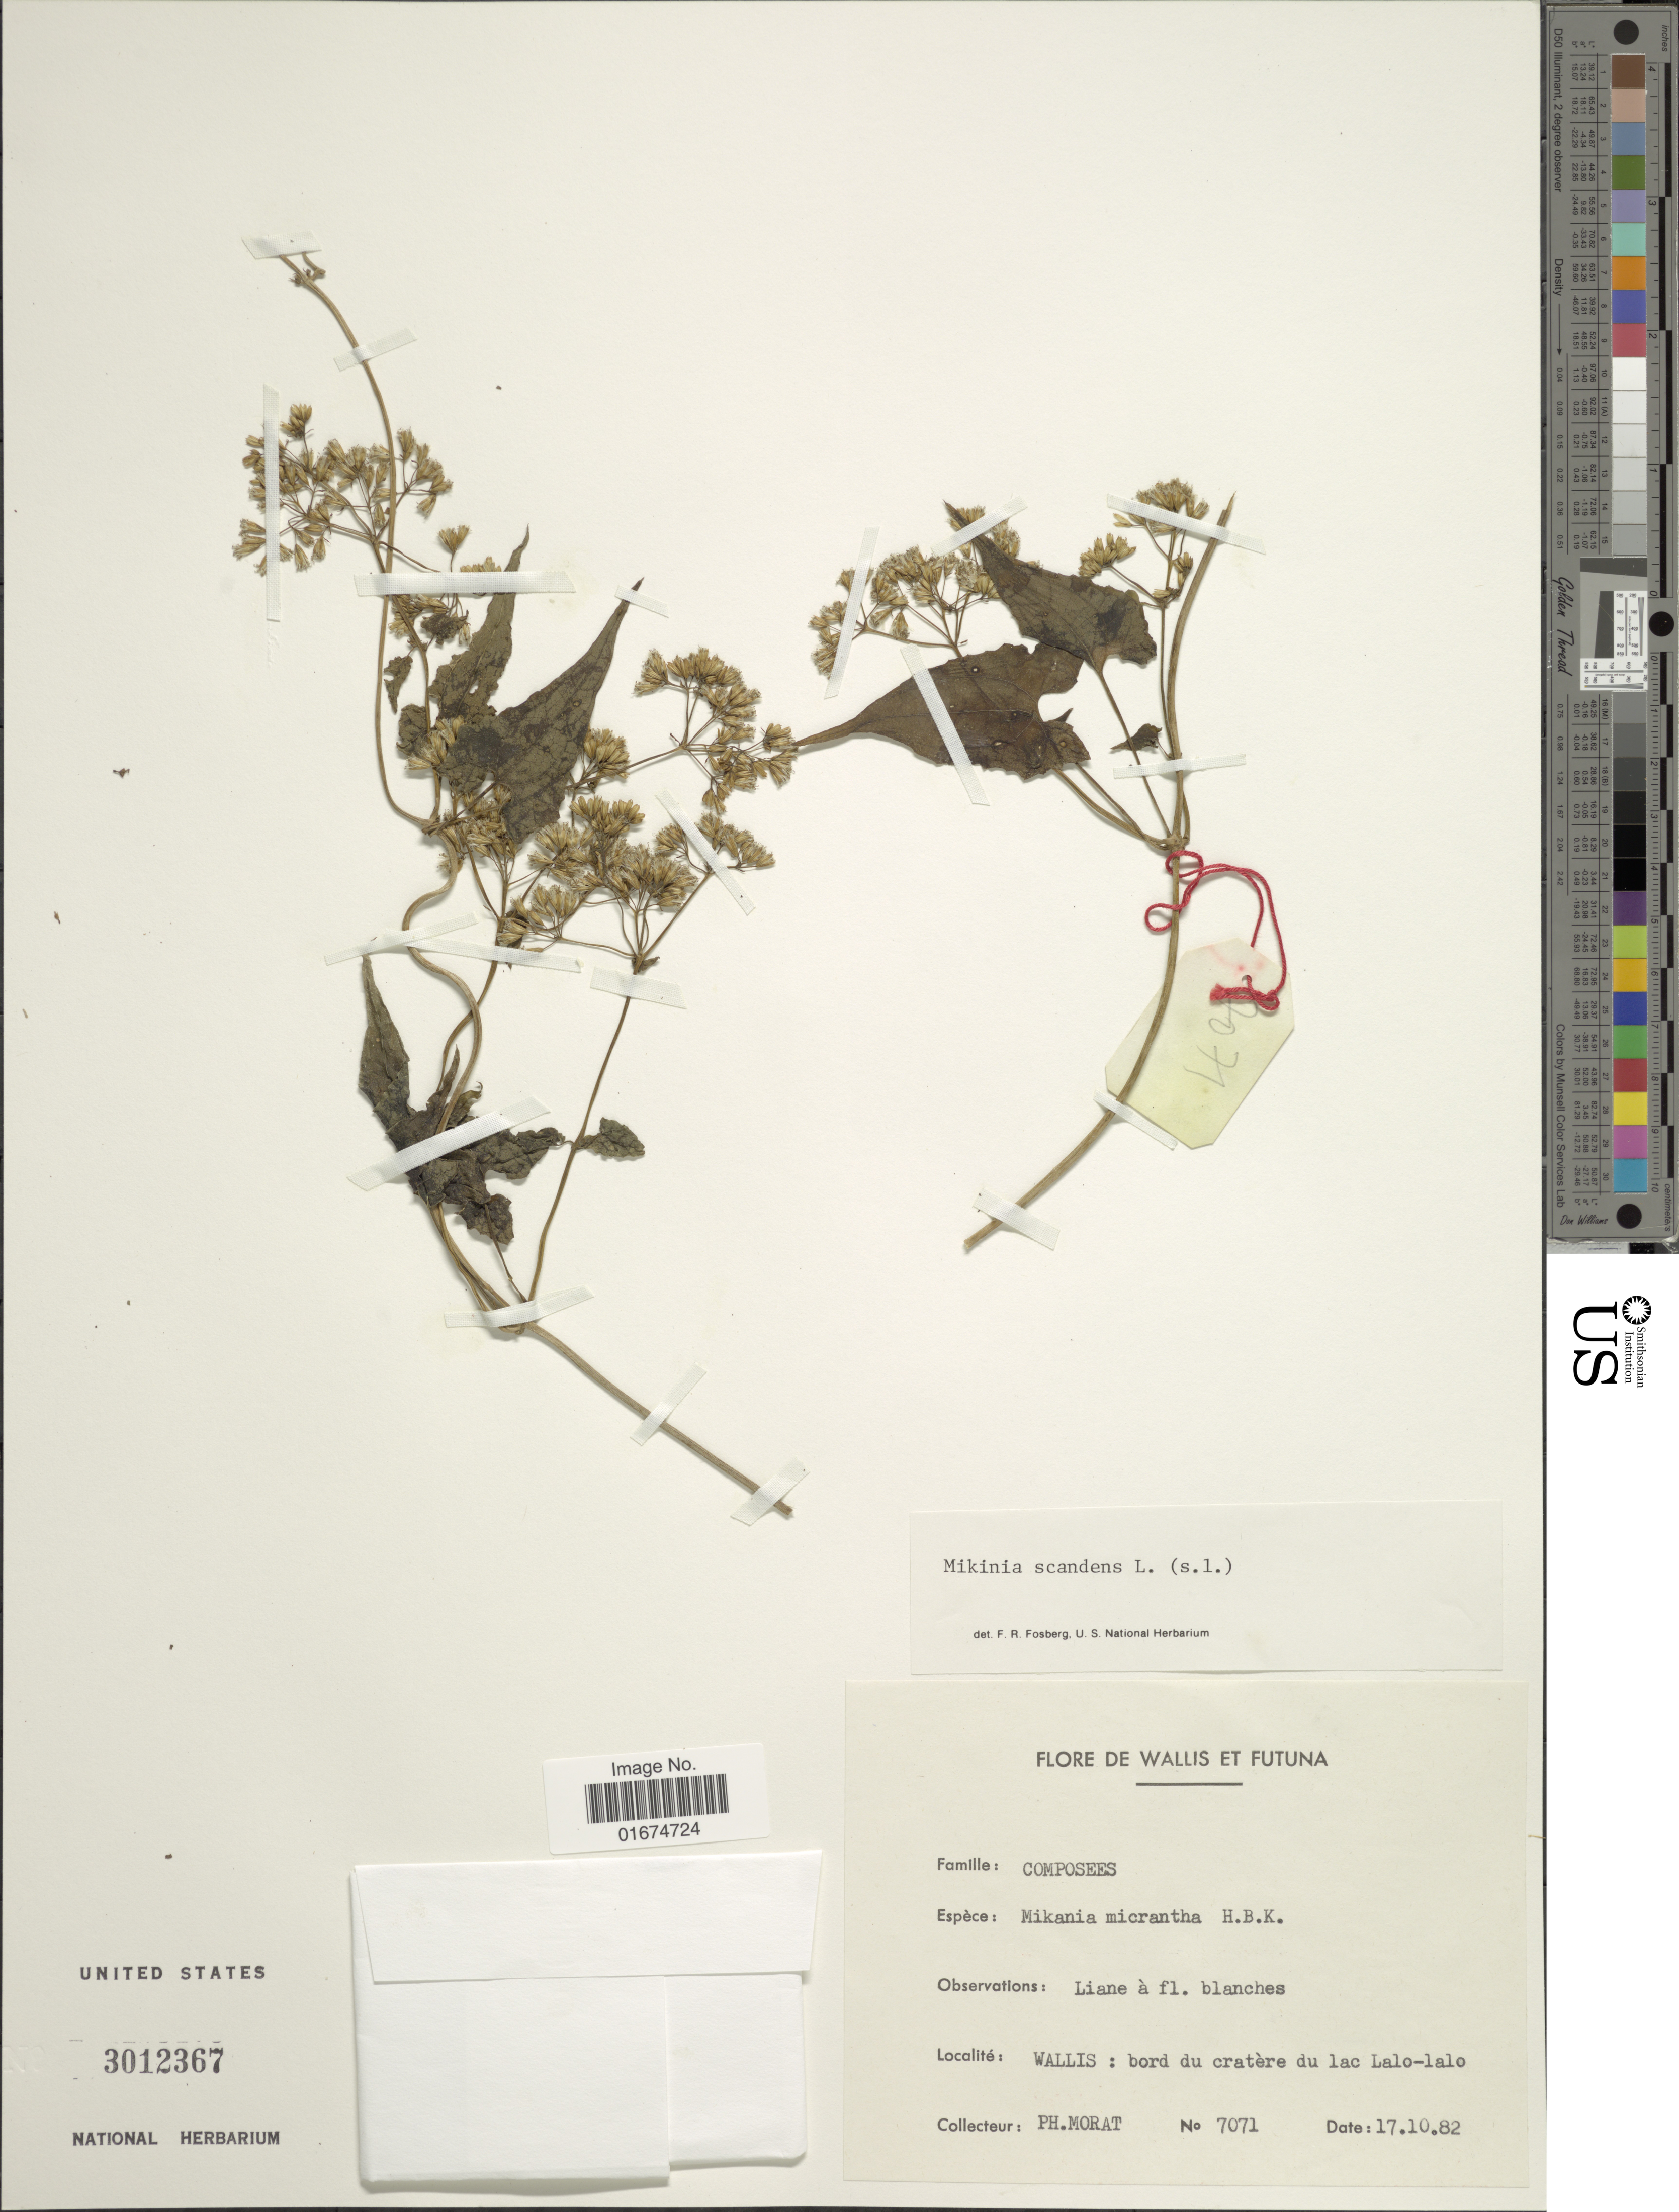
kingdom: Plantae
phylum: Tracheophyta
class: Magnoliopsida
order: Asterales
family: Asteraceae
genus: Mikania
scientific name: Mikania micrantha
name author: Kunth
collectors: P. Morat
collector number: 7071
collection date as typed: Transcribed d/m/y: 17/10/82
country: Wallis and Futuna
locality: Wallis: bord du cratére du lac Lalo-lalo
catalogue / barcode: US 3012367